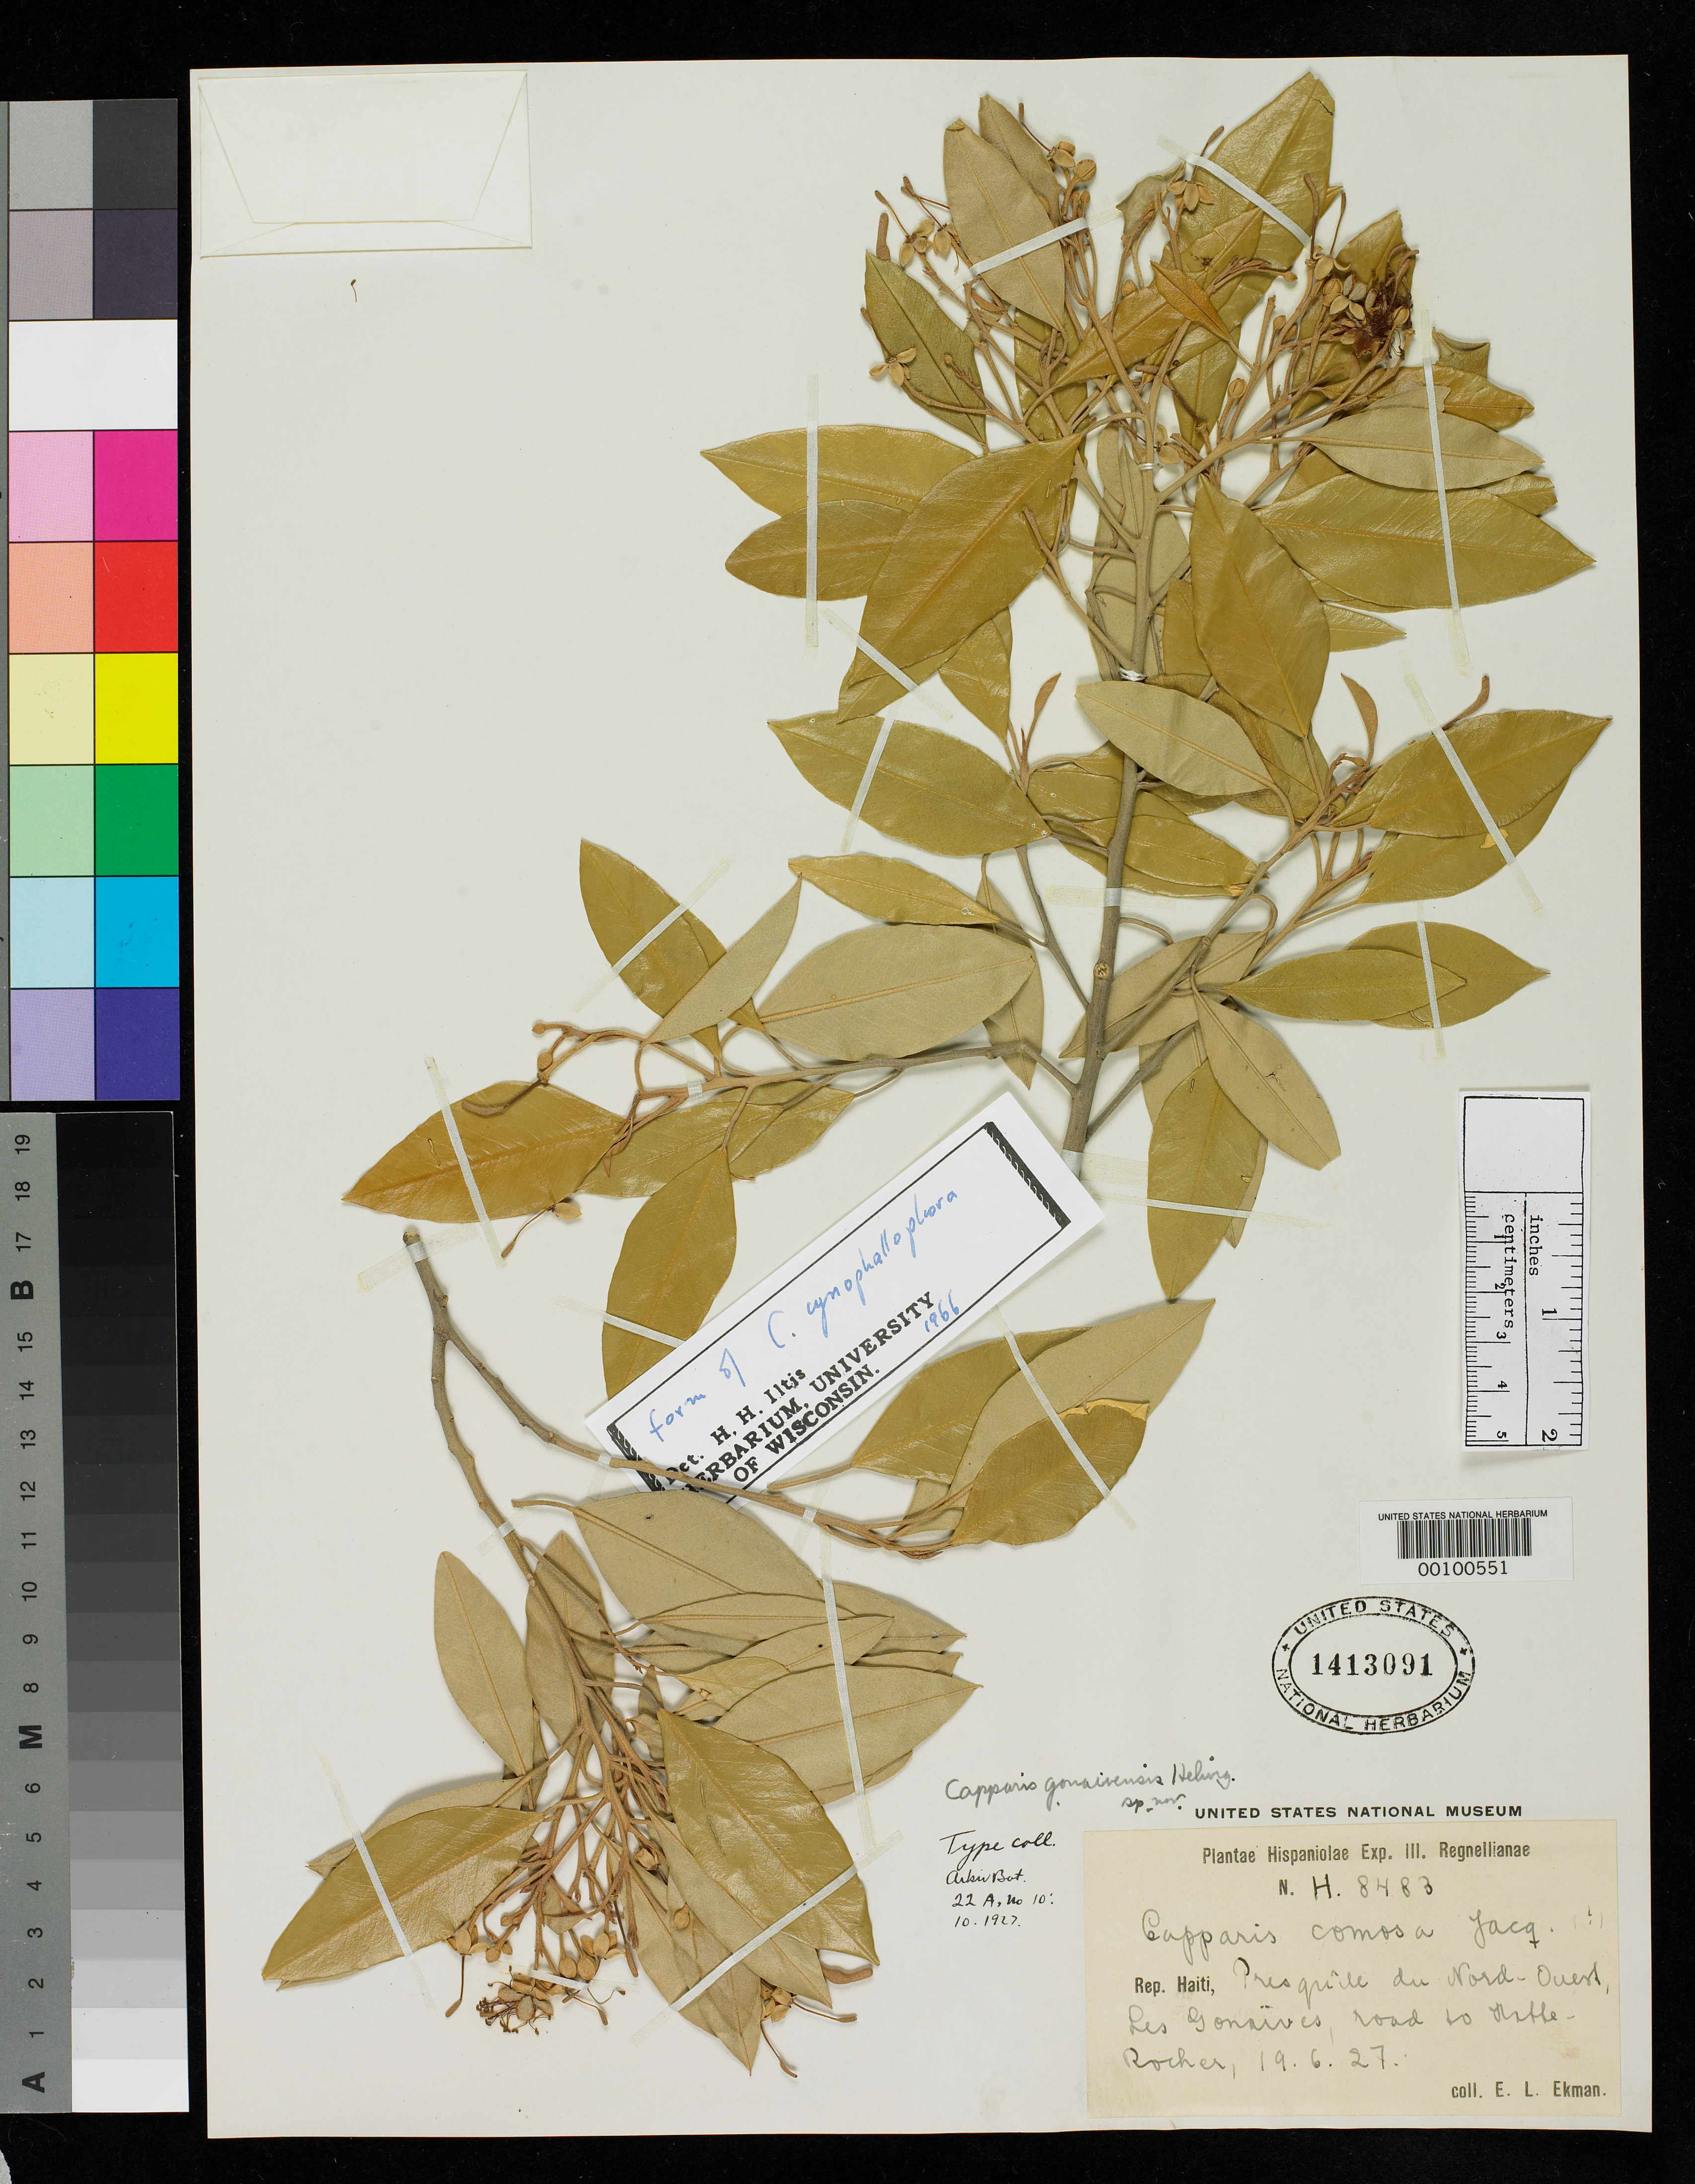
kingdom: Plantae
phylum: Tracheophyta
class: Magnoliopsida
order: Brassicales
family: Capparaceae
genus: Capparis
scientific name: Capparis gonaivensis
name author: Helwig ex Urb.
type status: Isotype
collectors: E. L. Ekman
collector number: H 8483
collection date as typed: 19 Jun 1927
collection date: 1927-06-19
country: Haiti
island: Hispaniola Island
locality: Les Gonaives & Hatte-Rocher.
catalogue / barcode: US 1413091